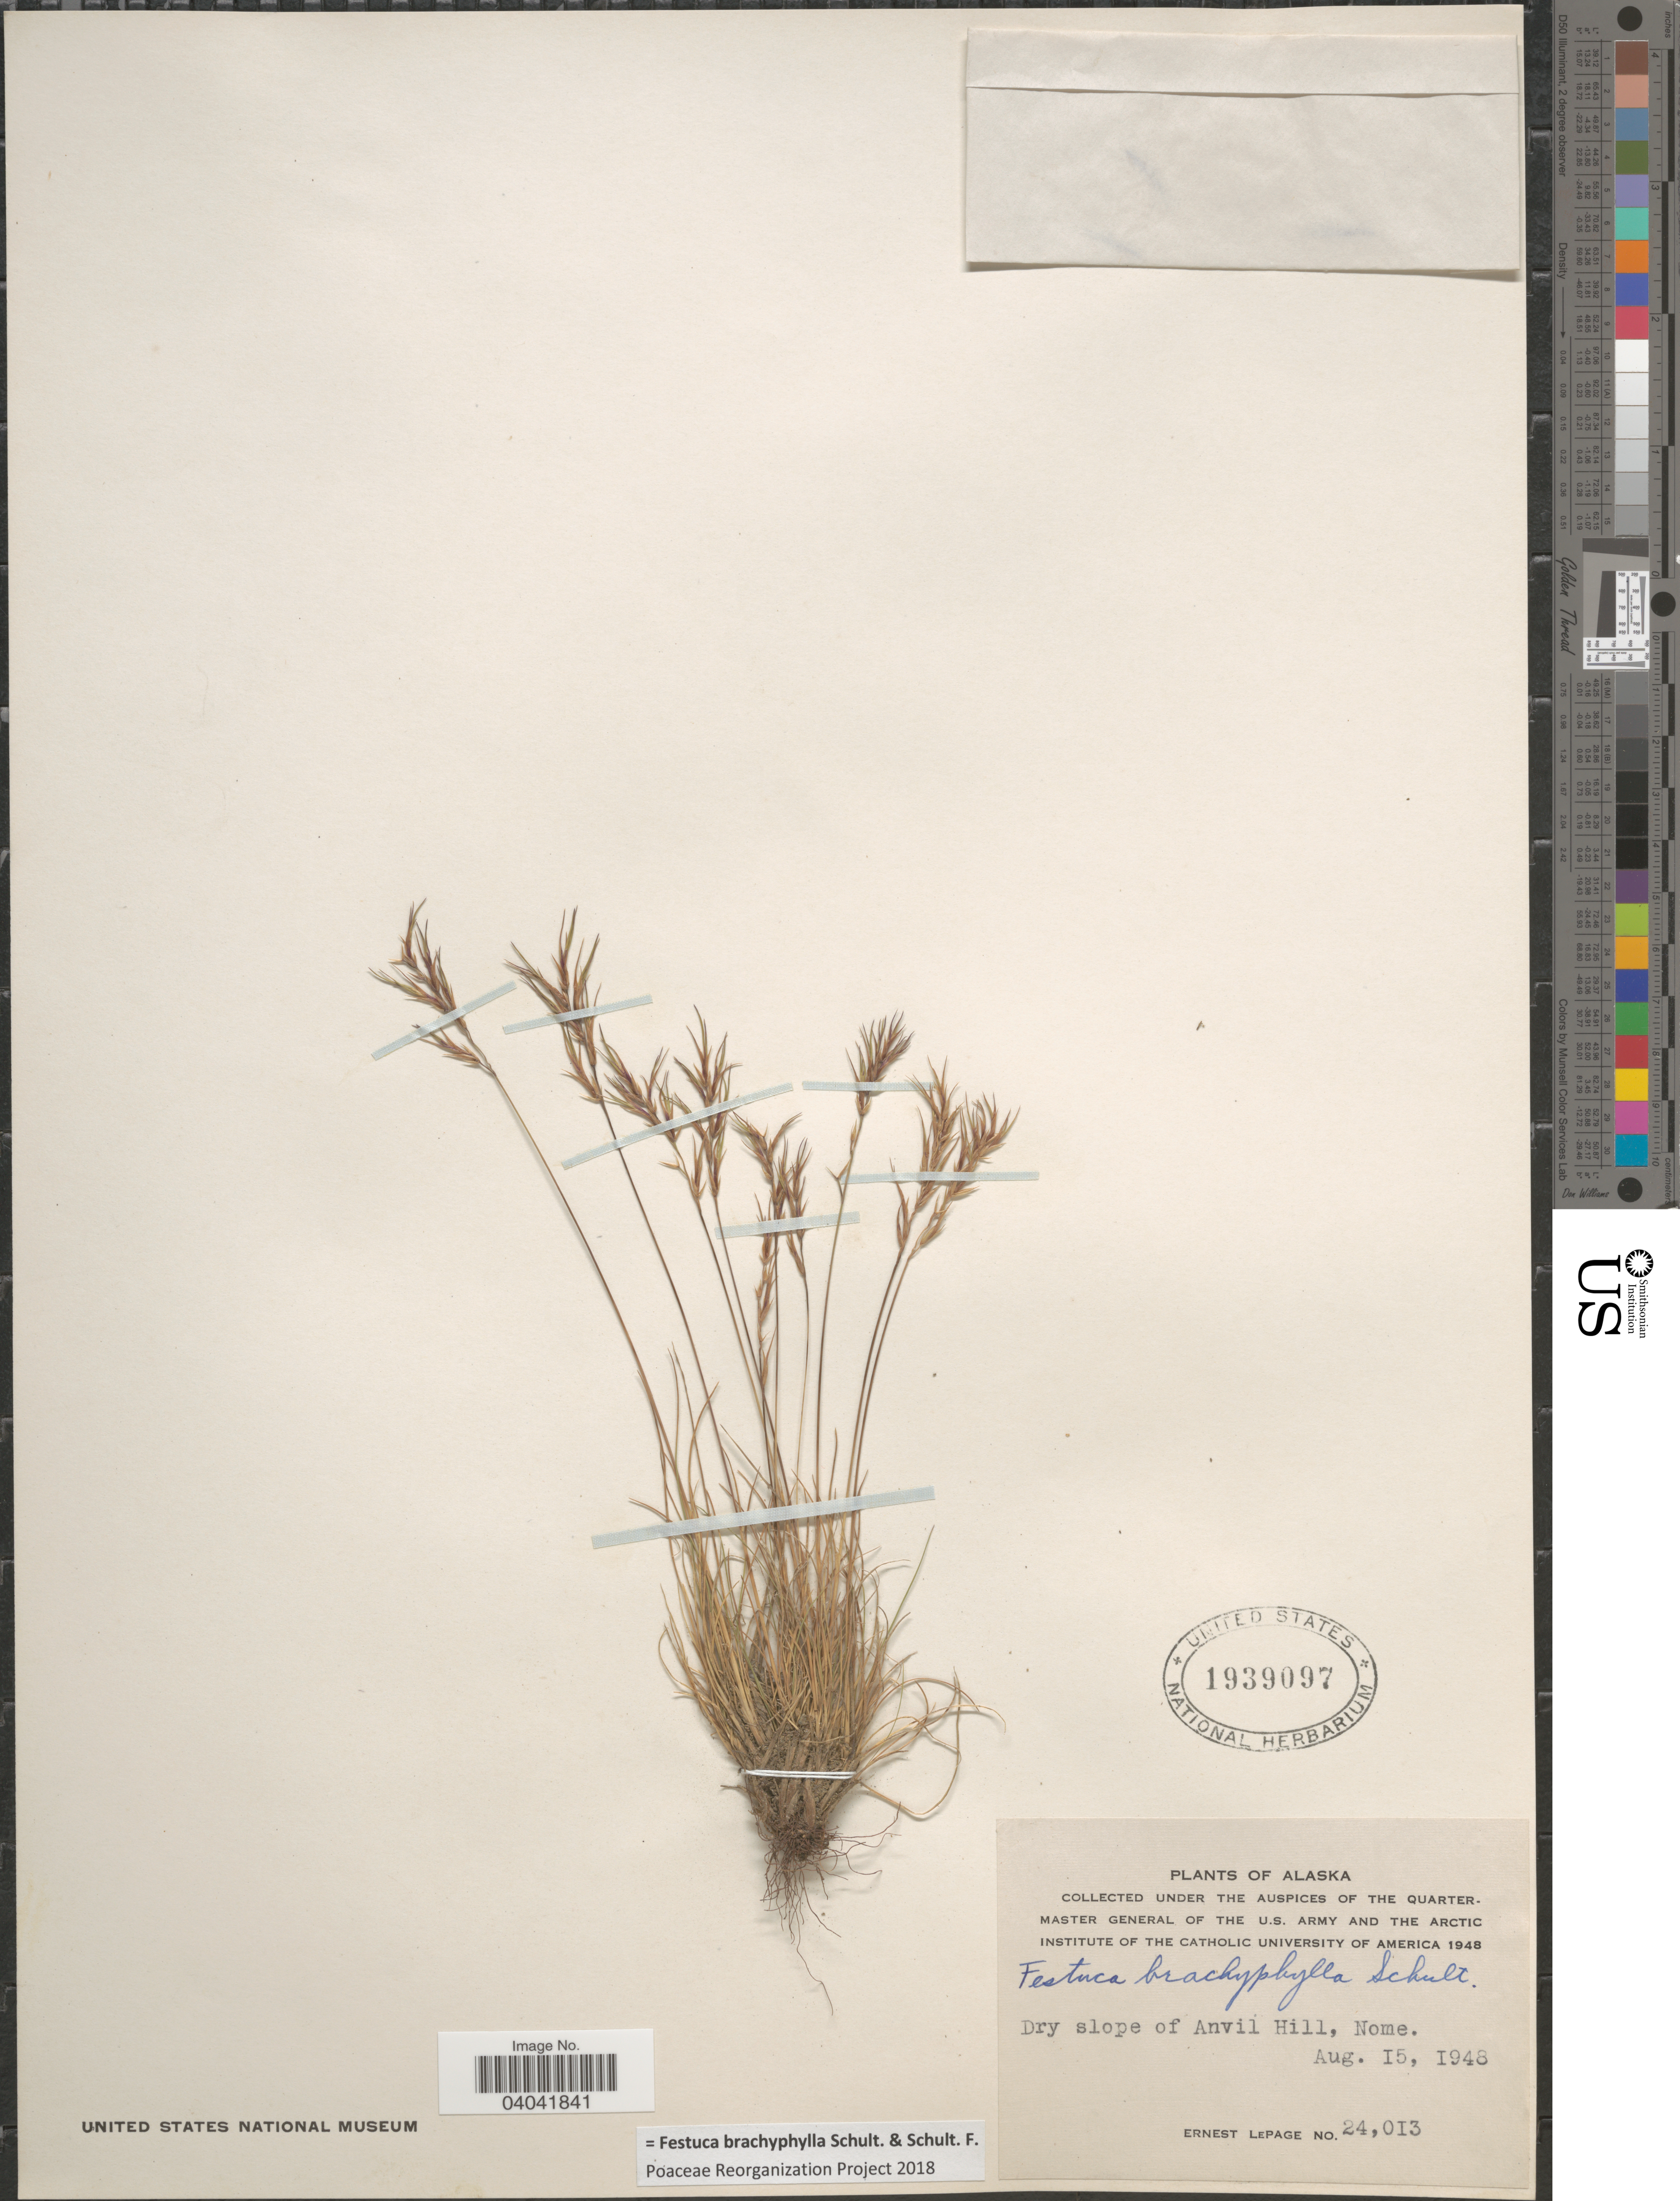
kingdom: Plantae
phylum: Tracheophyta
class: Liliopsida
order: Poales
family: Poaceae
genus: Festuca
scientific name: Festuca brachyphylla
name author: Schult. & Schult. f.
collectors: E. Lepage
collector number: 24013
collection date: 1948-08-15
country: United States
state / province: Alaska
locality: Dry slope of Anvil Hill, Nome.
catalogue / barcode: US 1939097